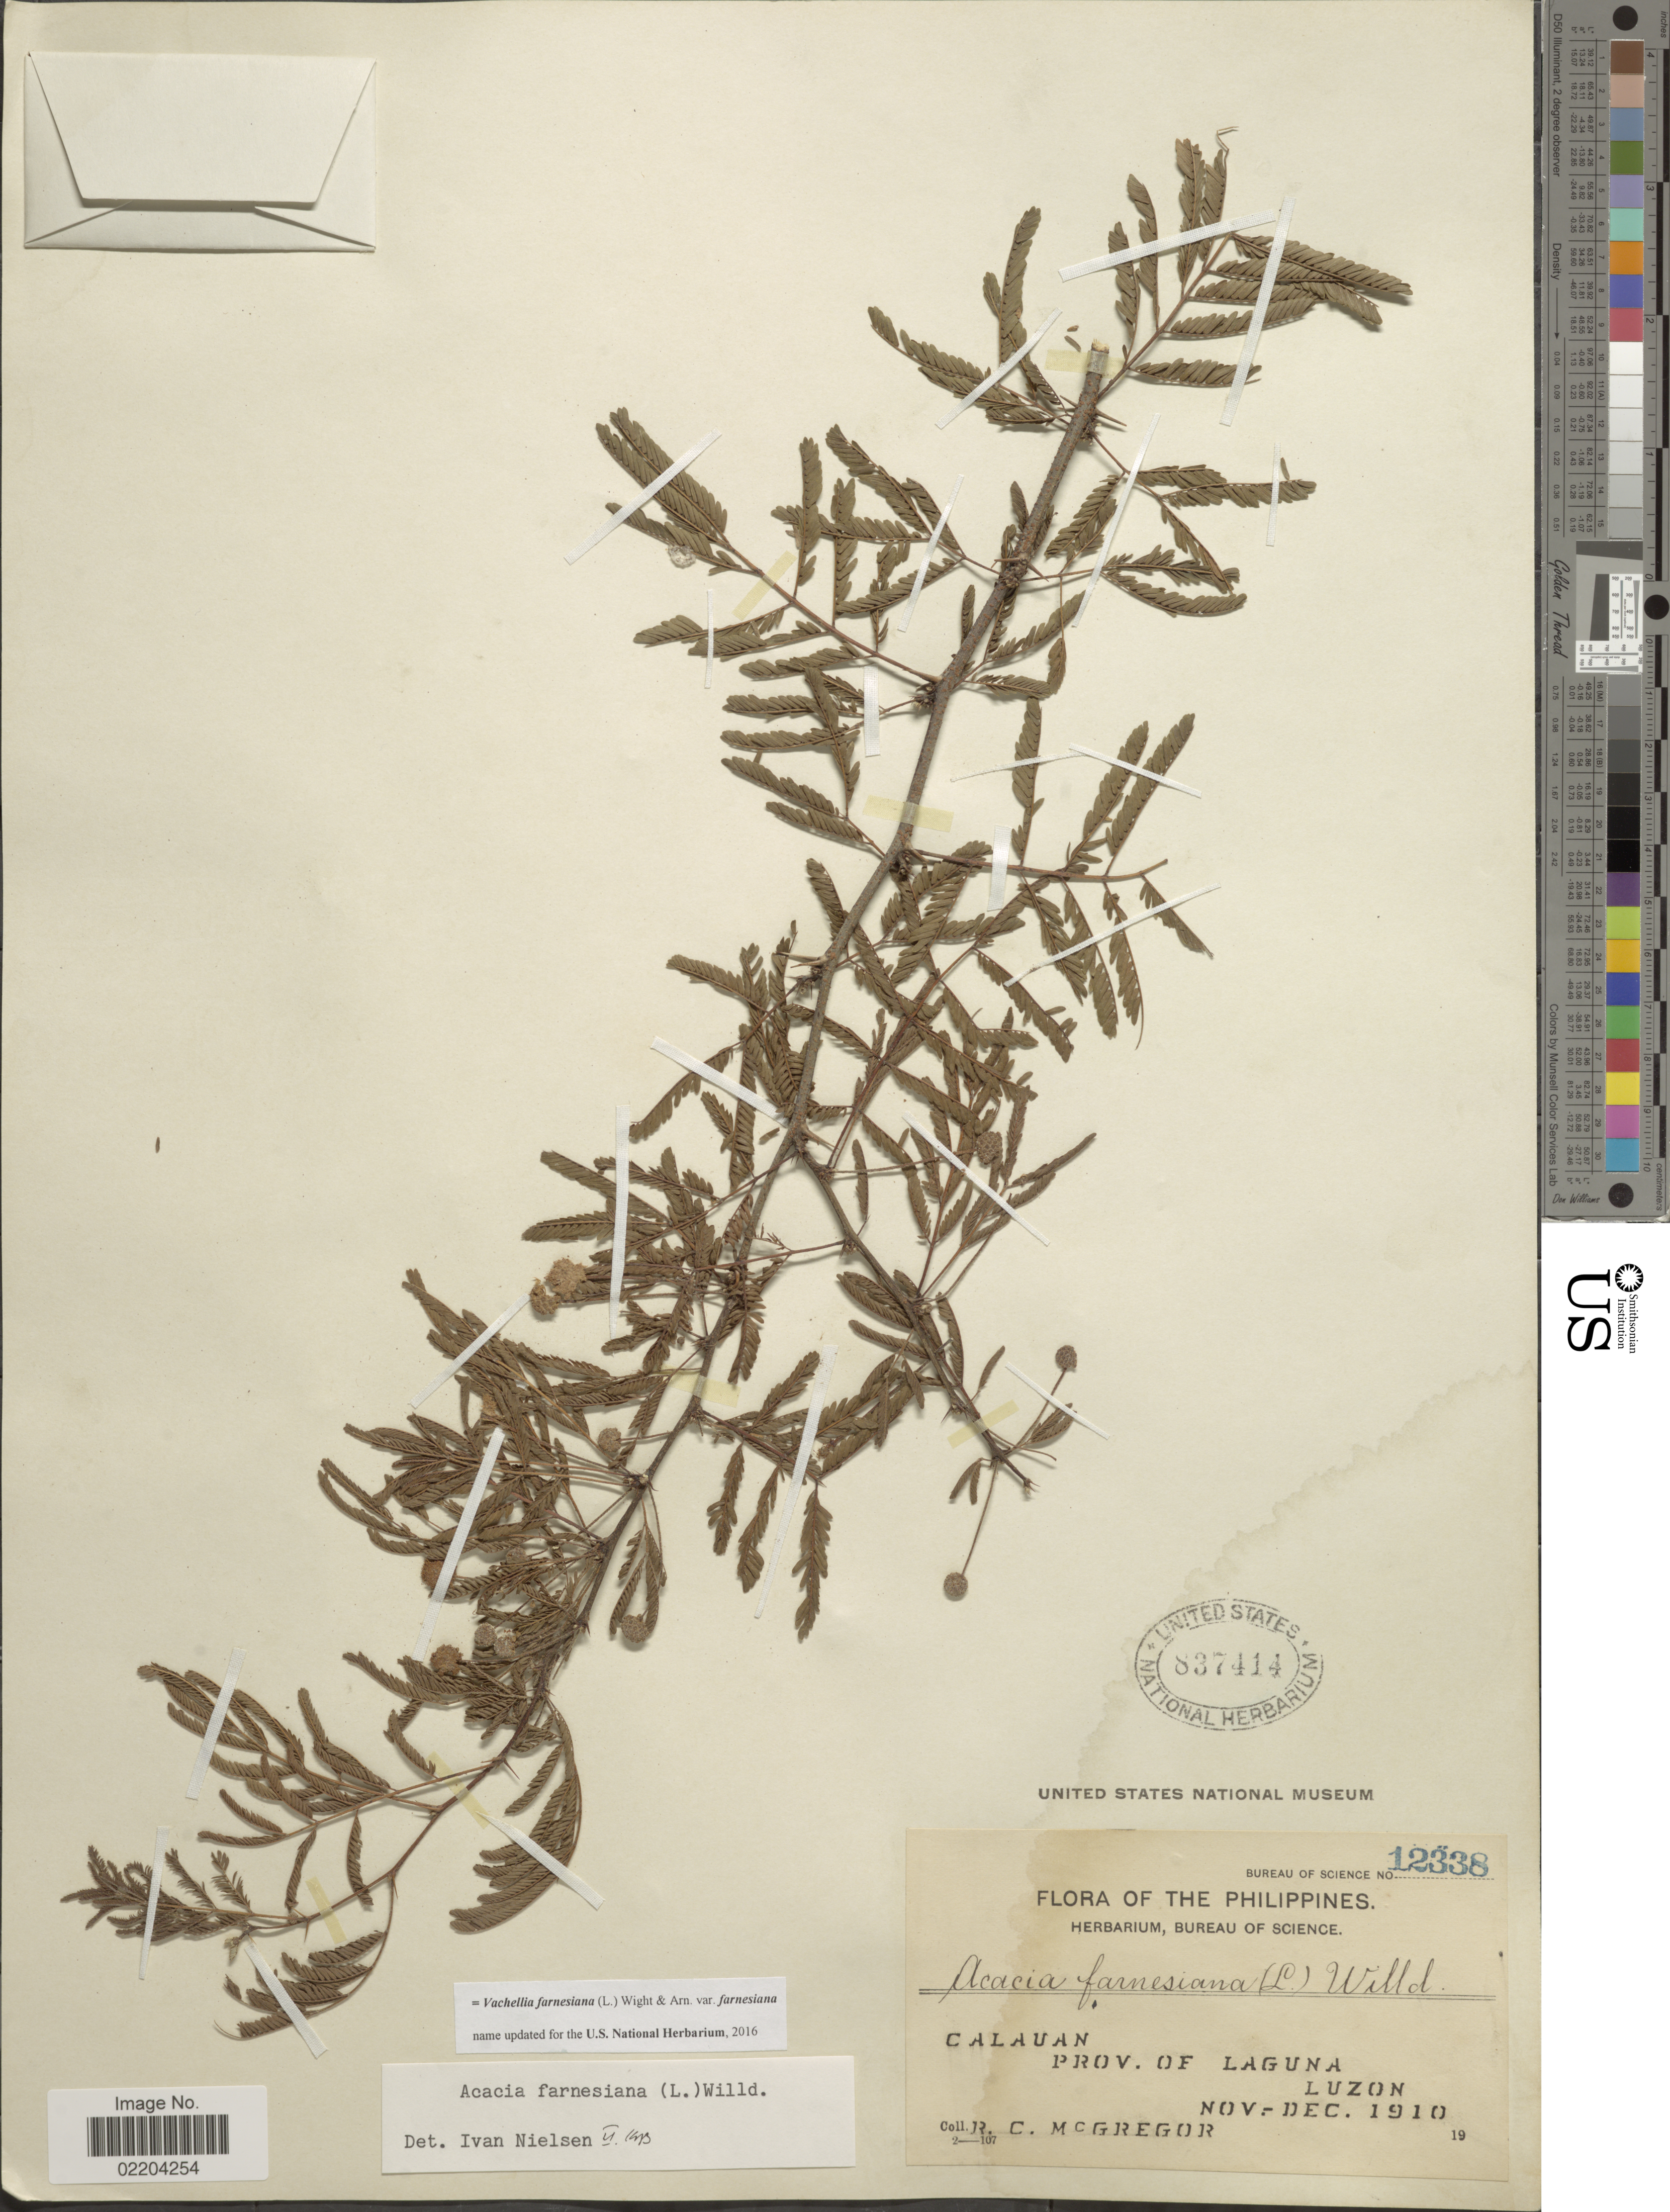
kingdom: Plantae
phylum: Tracheophyta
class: Magnoliopsida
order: Fabales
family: Fabaceae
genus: Vachellia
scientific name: Vachellia farnesiana var. farnesiana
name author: (L.) Wight & Arn.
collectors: R. C. McGregor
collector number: Bureau of Science 12338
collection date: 1910-11/1910-12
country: Philippines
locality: Calauan Prov. of Laguna, Luzon.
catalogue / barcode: US 837414